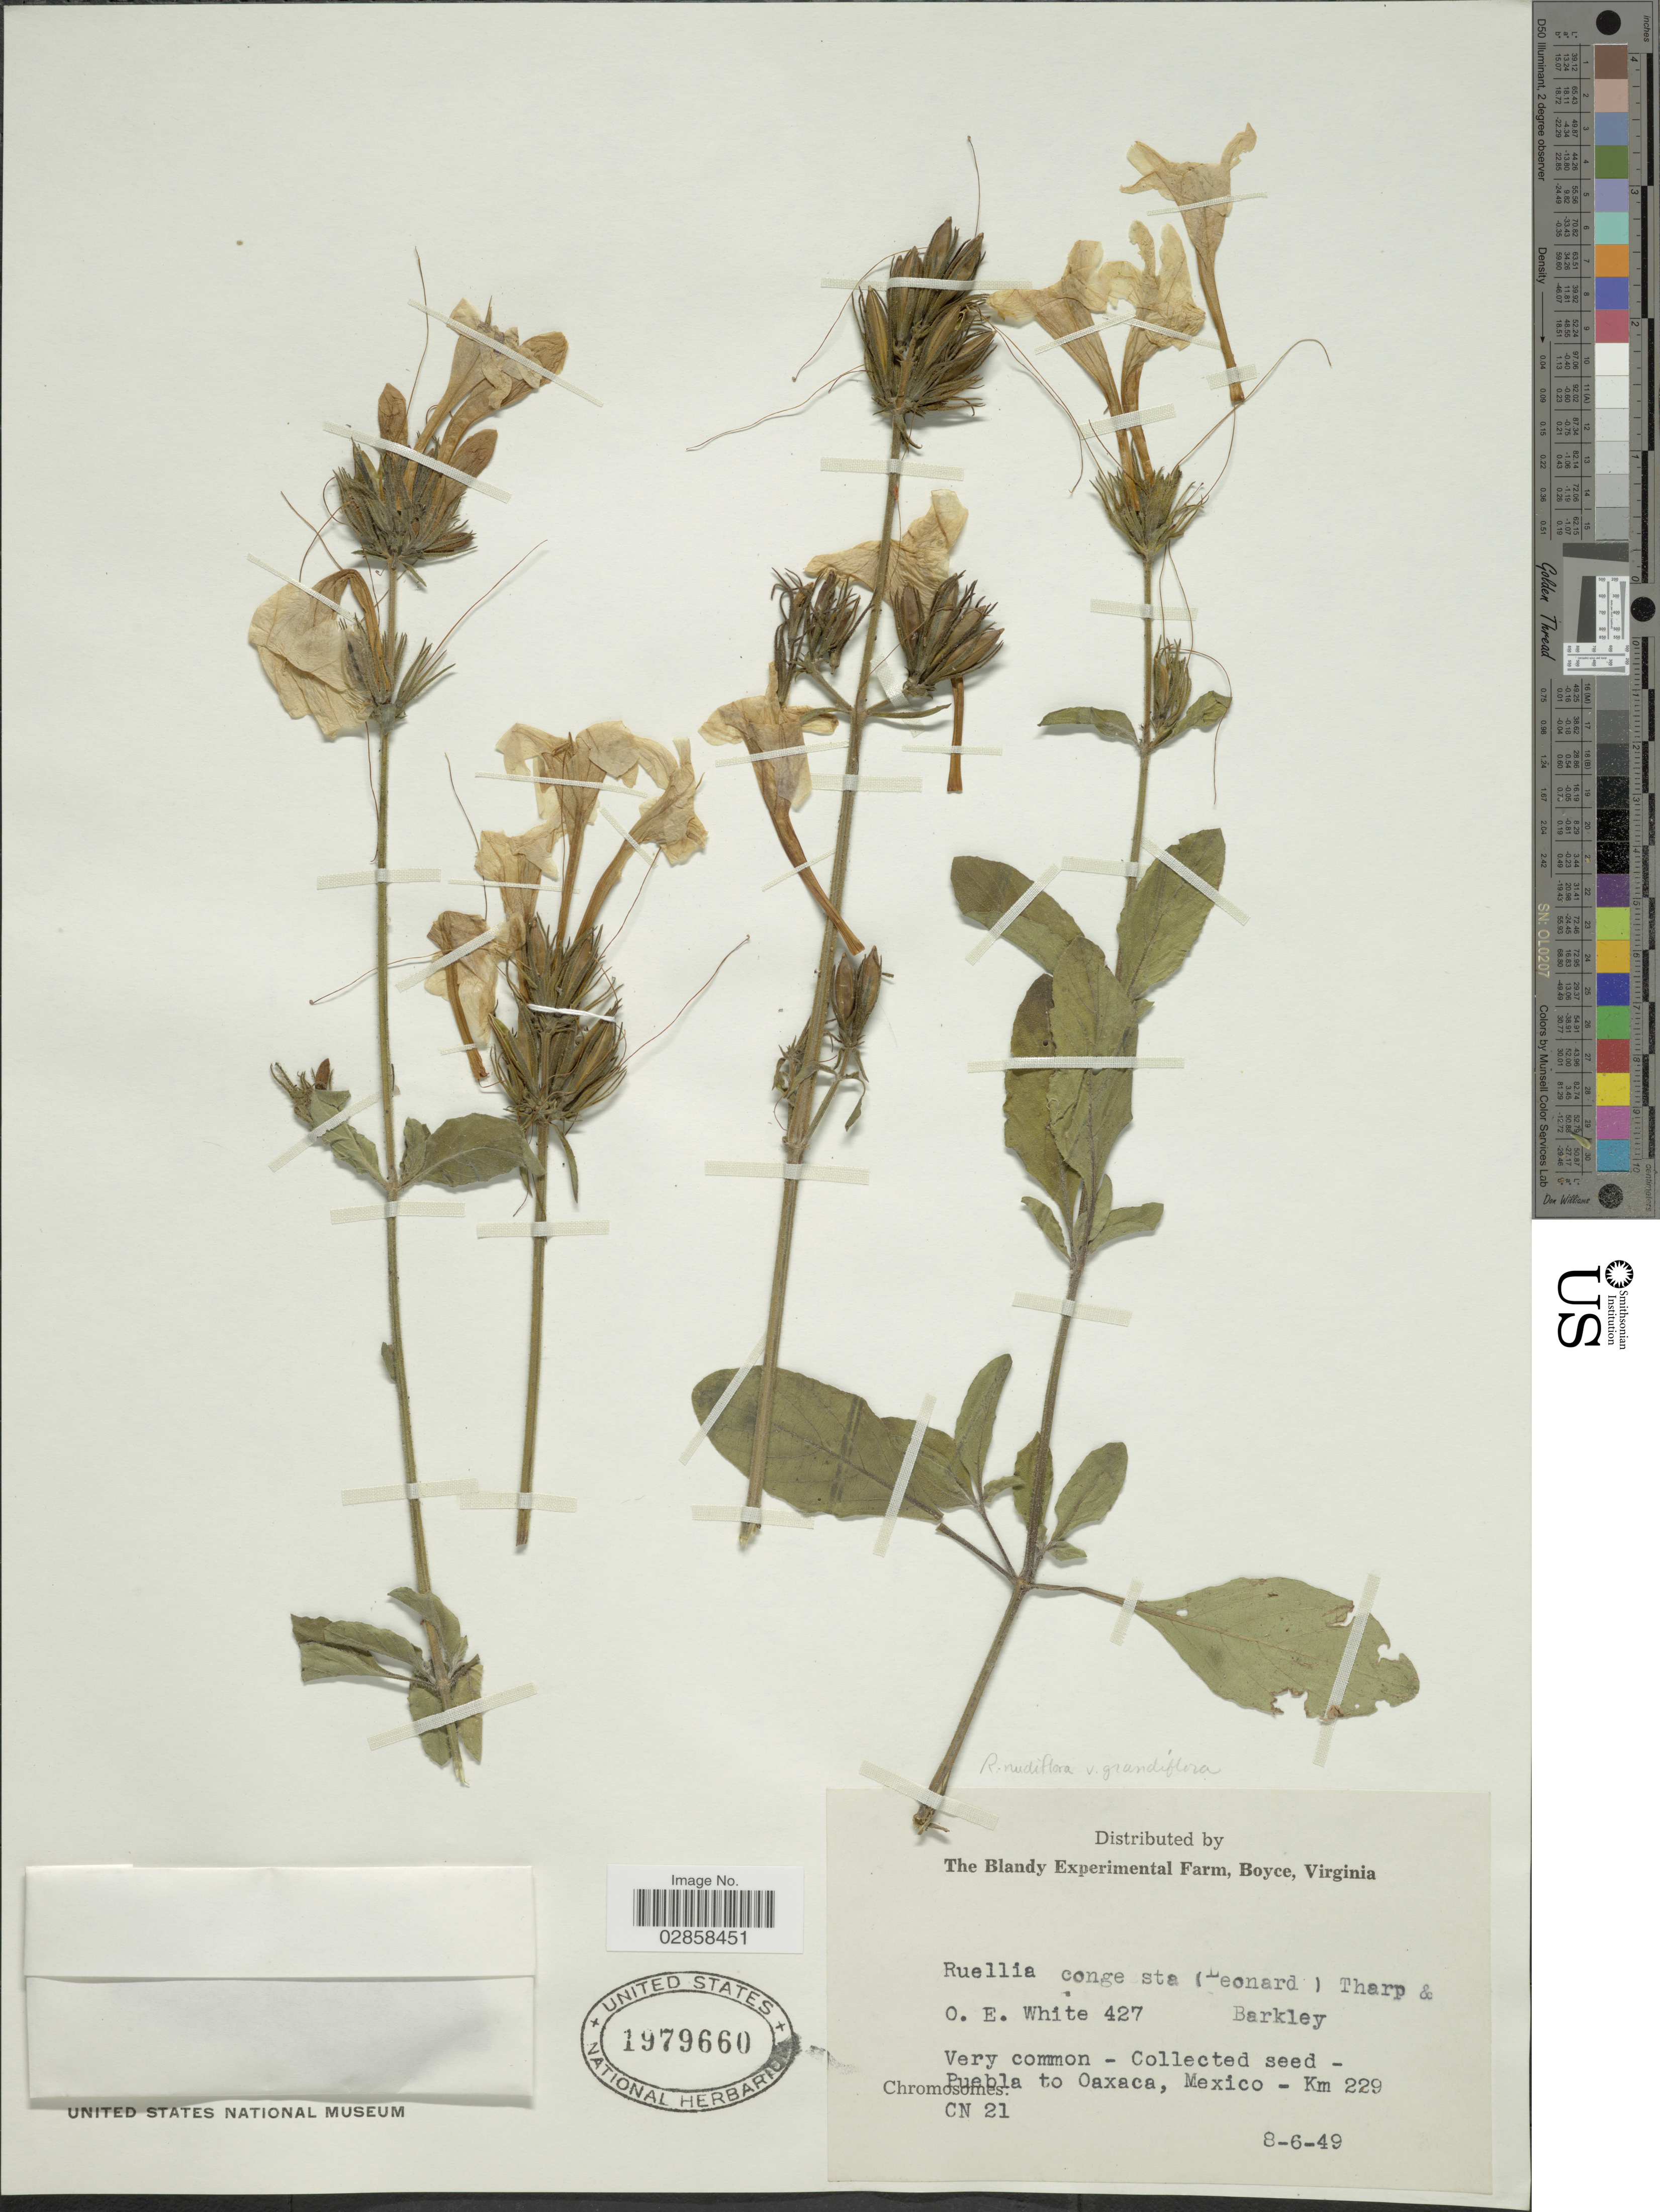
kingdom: Plantae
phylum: Tracheophyta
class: Magnoliopsida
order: Lamiales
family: Acanthaceae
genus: Ruellia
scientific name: Ruellia congesta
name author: (Leonard) Tharp & E.A. Barkley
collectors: O. E. White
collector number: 427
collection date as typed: Transcribed d/m/y: 8/6/49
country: United States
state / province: Virginia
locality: The Blandy Experimental Farm, Boyce.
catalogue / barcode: US 1979660